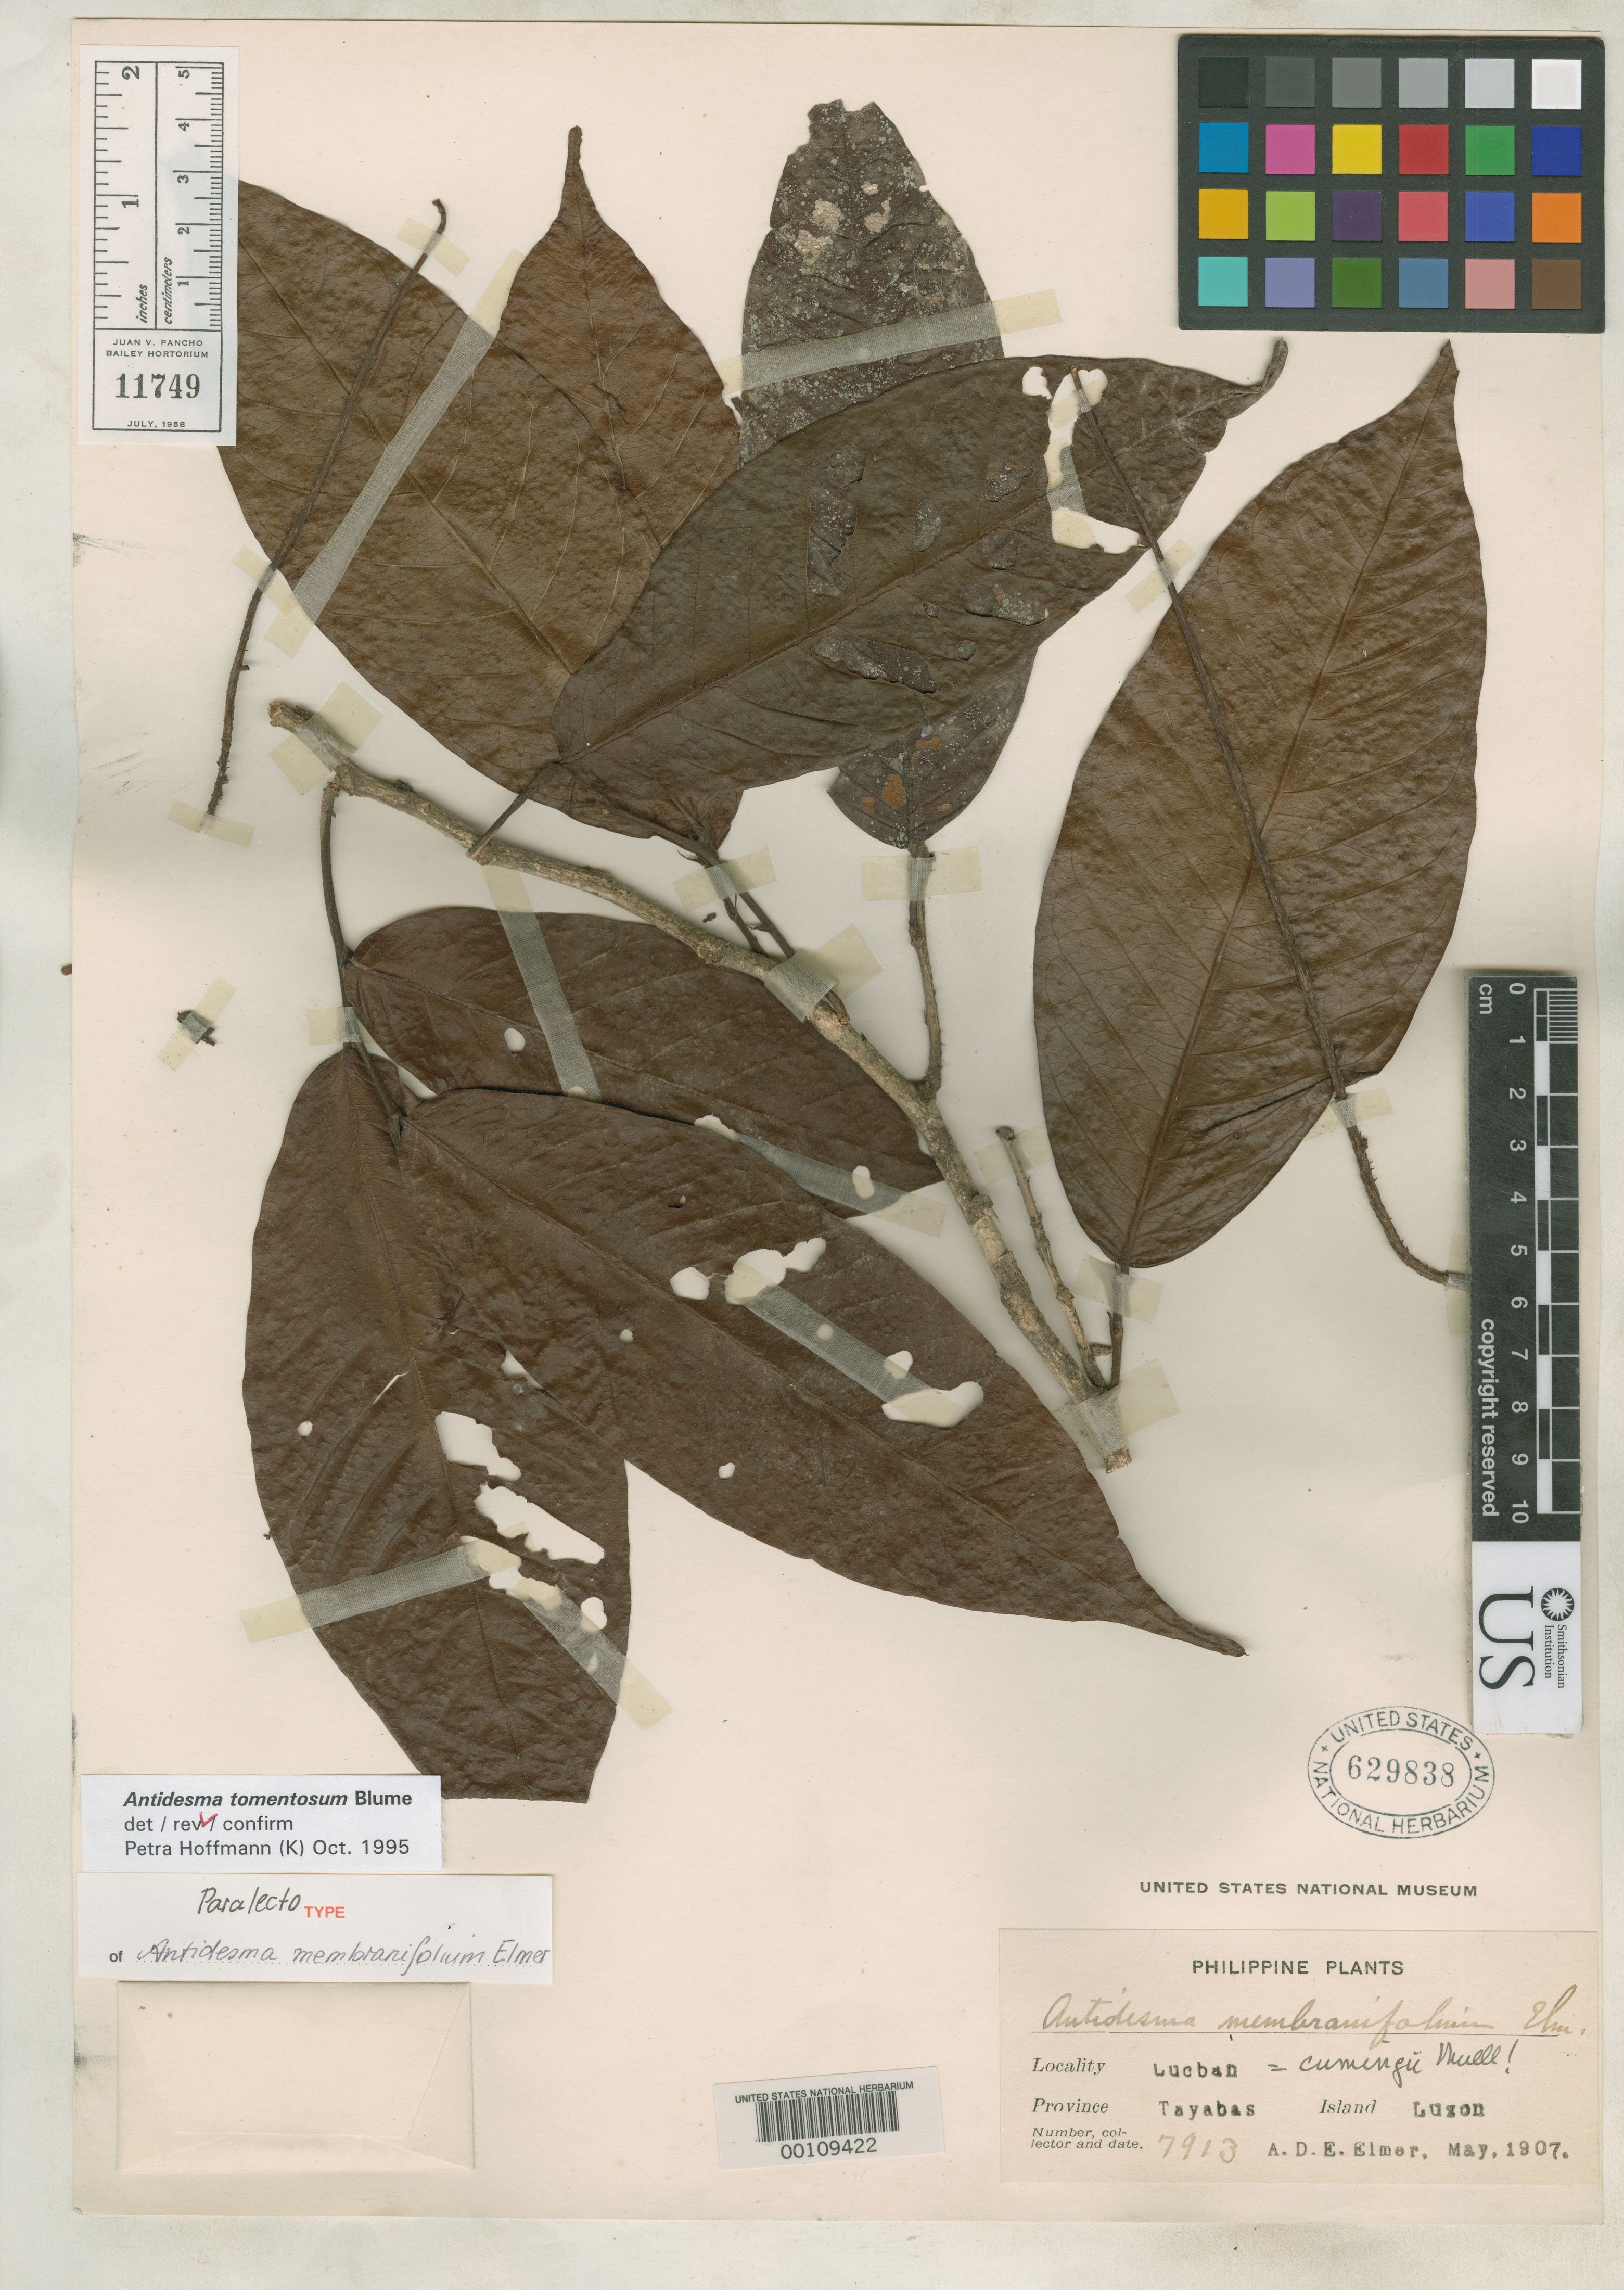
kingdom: Plantae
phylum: Tracheophyta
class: Magnoliopsida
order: Malpighiales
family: Phyllanthaceae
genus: Antidesma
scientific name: Antidesma membranaefolium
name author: Elmer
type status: Isotype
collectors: A. D. E. Elmer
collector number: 7913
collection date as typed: May 1908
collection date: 1908-05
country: Philippines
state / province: Calabarzon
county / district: Quezon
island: Luzon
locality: Lucban, Province of Tayabas, Luzon.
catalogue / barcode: US 629838